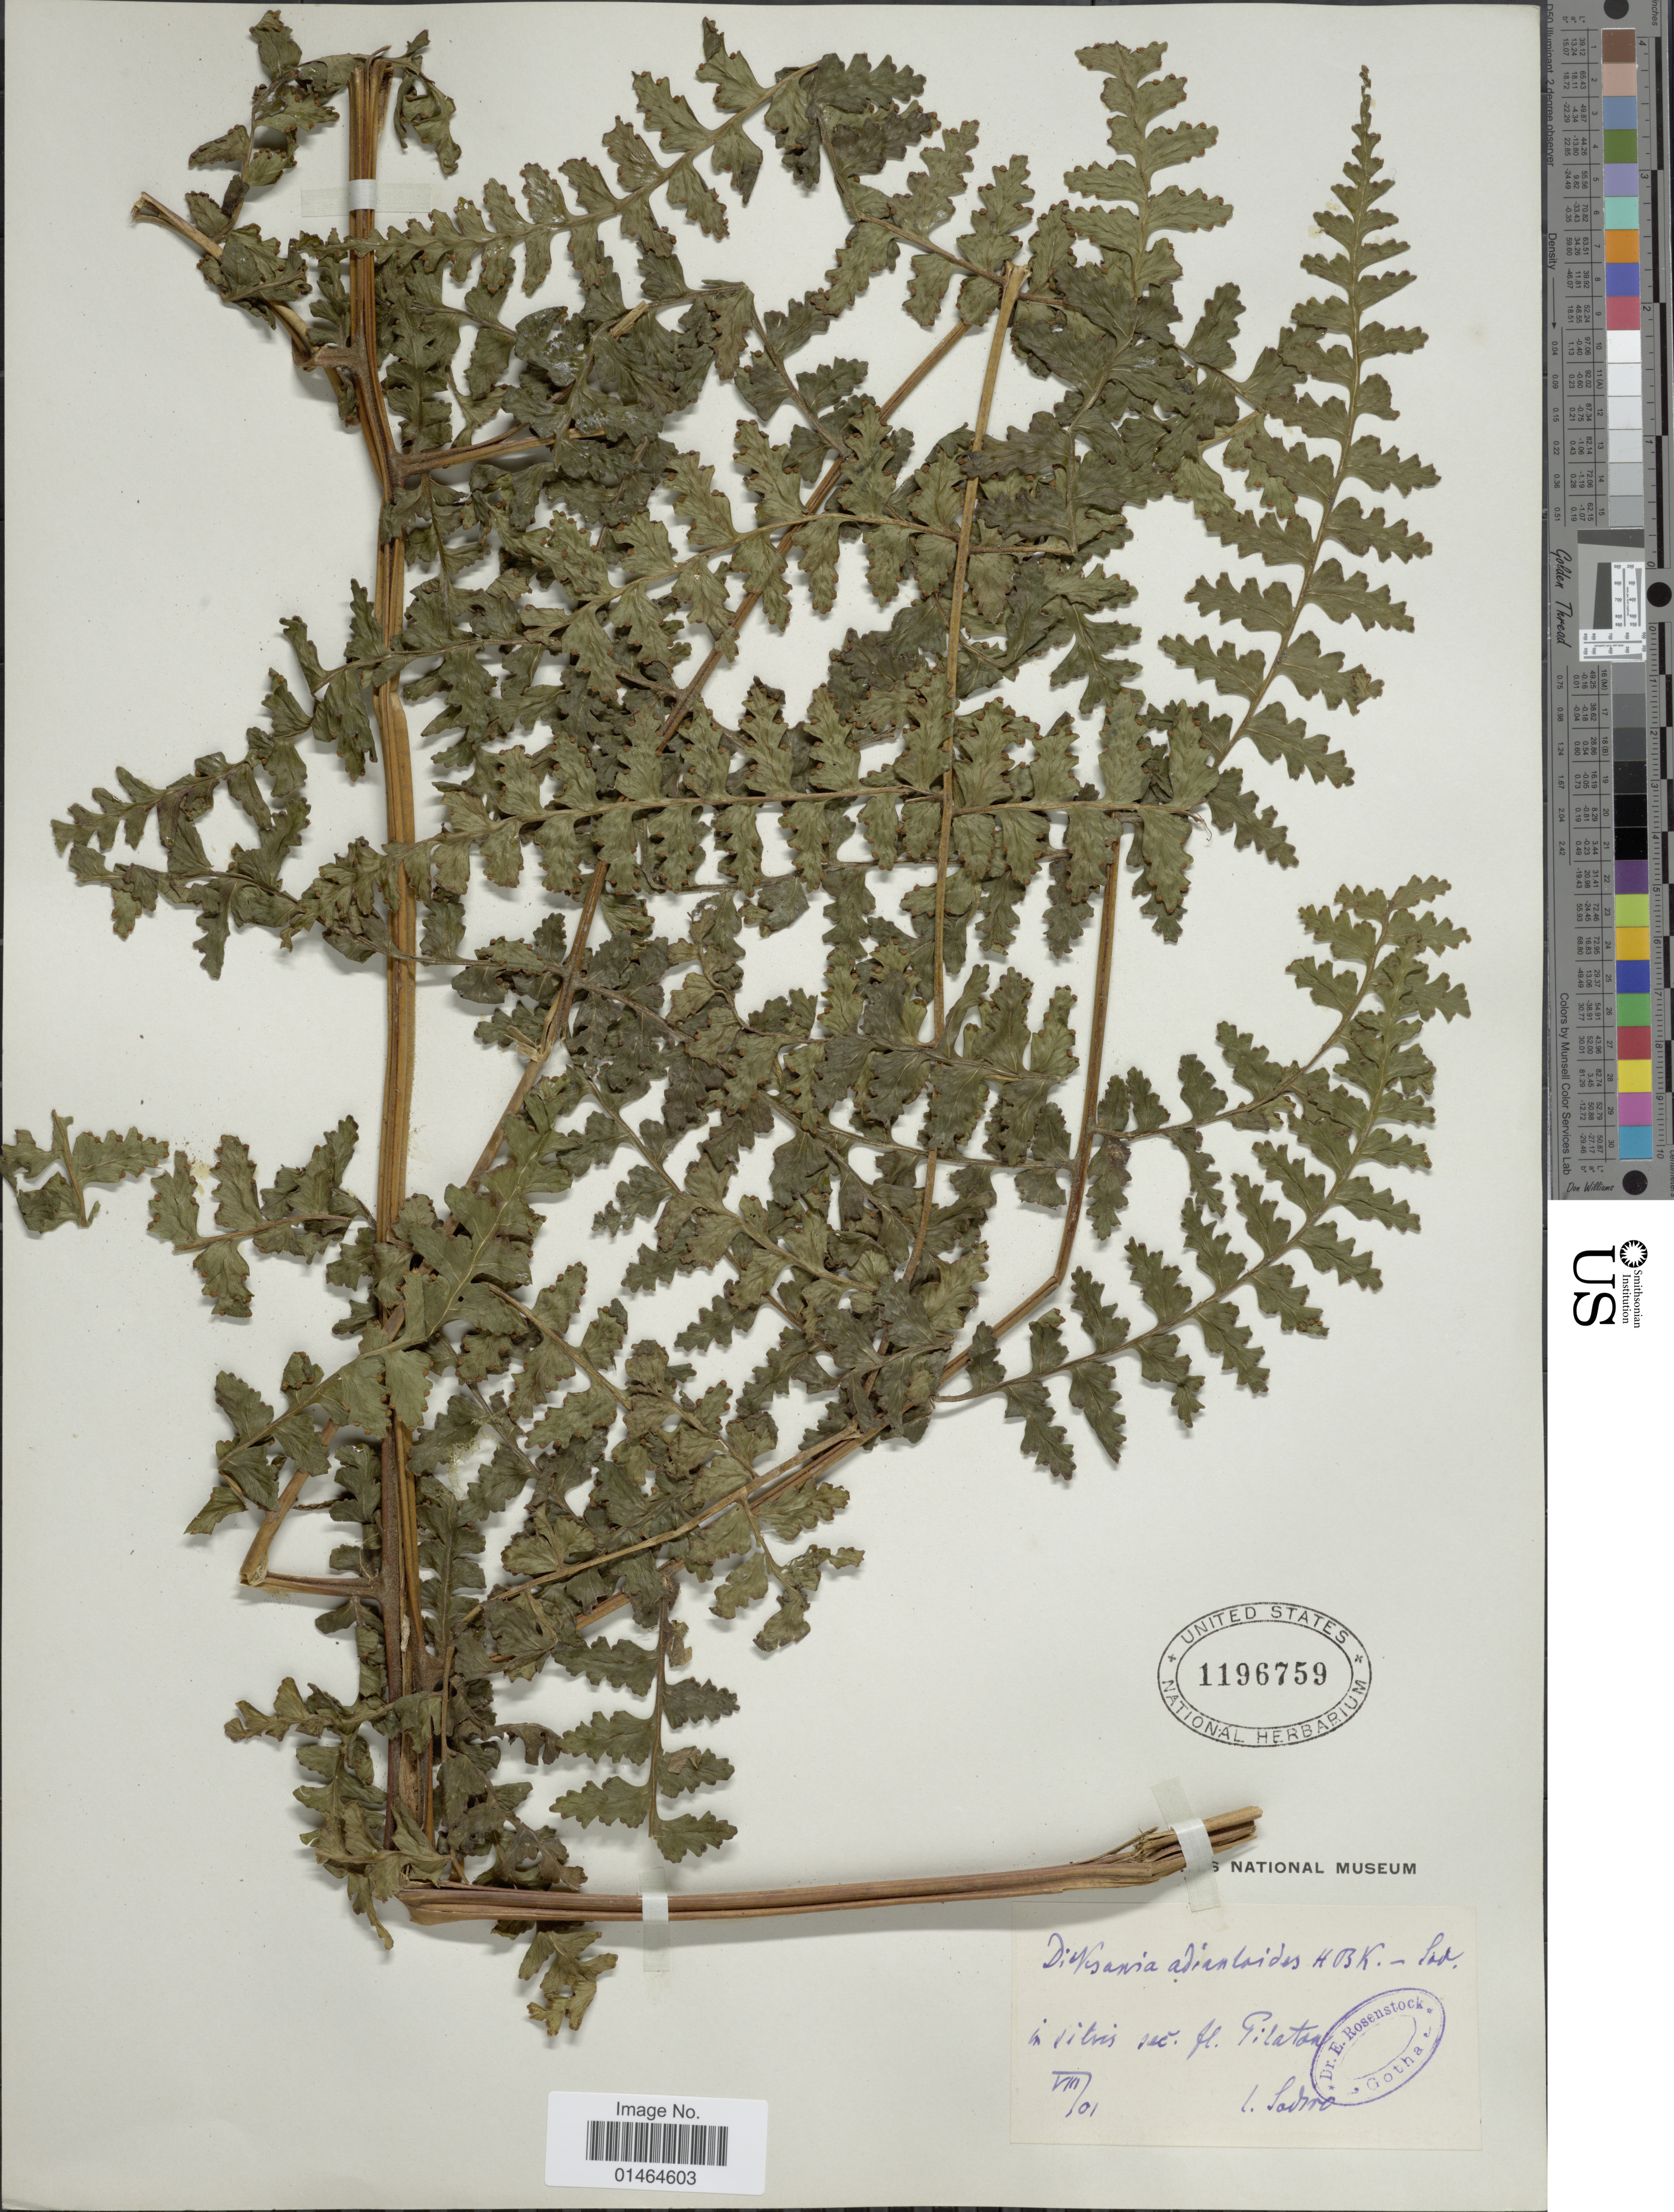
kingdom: Plantae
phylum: Tracheophyta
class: Polypodiopsida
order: Polypodiales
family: Dennstaedtiaceae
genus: Dennstaedtia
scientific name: Dennstaedtia coronata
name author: (Sodiro) C. Chr.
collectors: Sodiro, --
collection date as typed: Transcribed d/m/y: /8/1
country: Ecuador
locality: In silvis sec. fl. Pilaton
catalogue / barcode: US 1196759